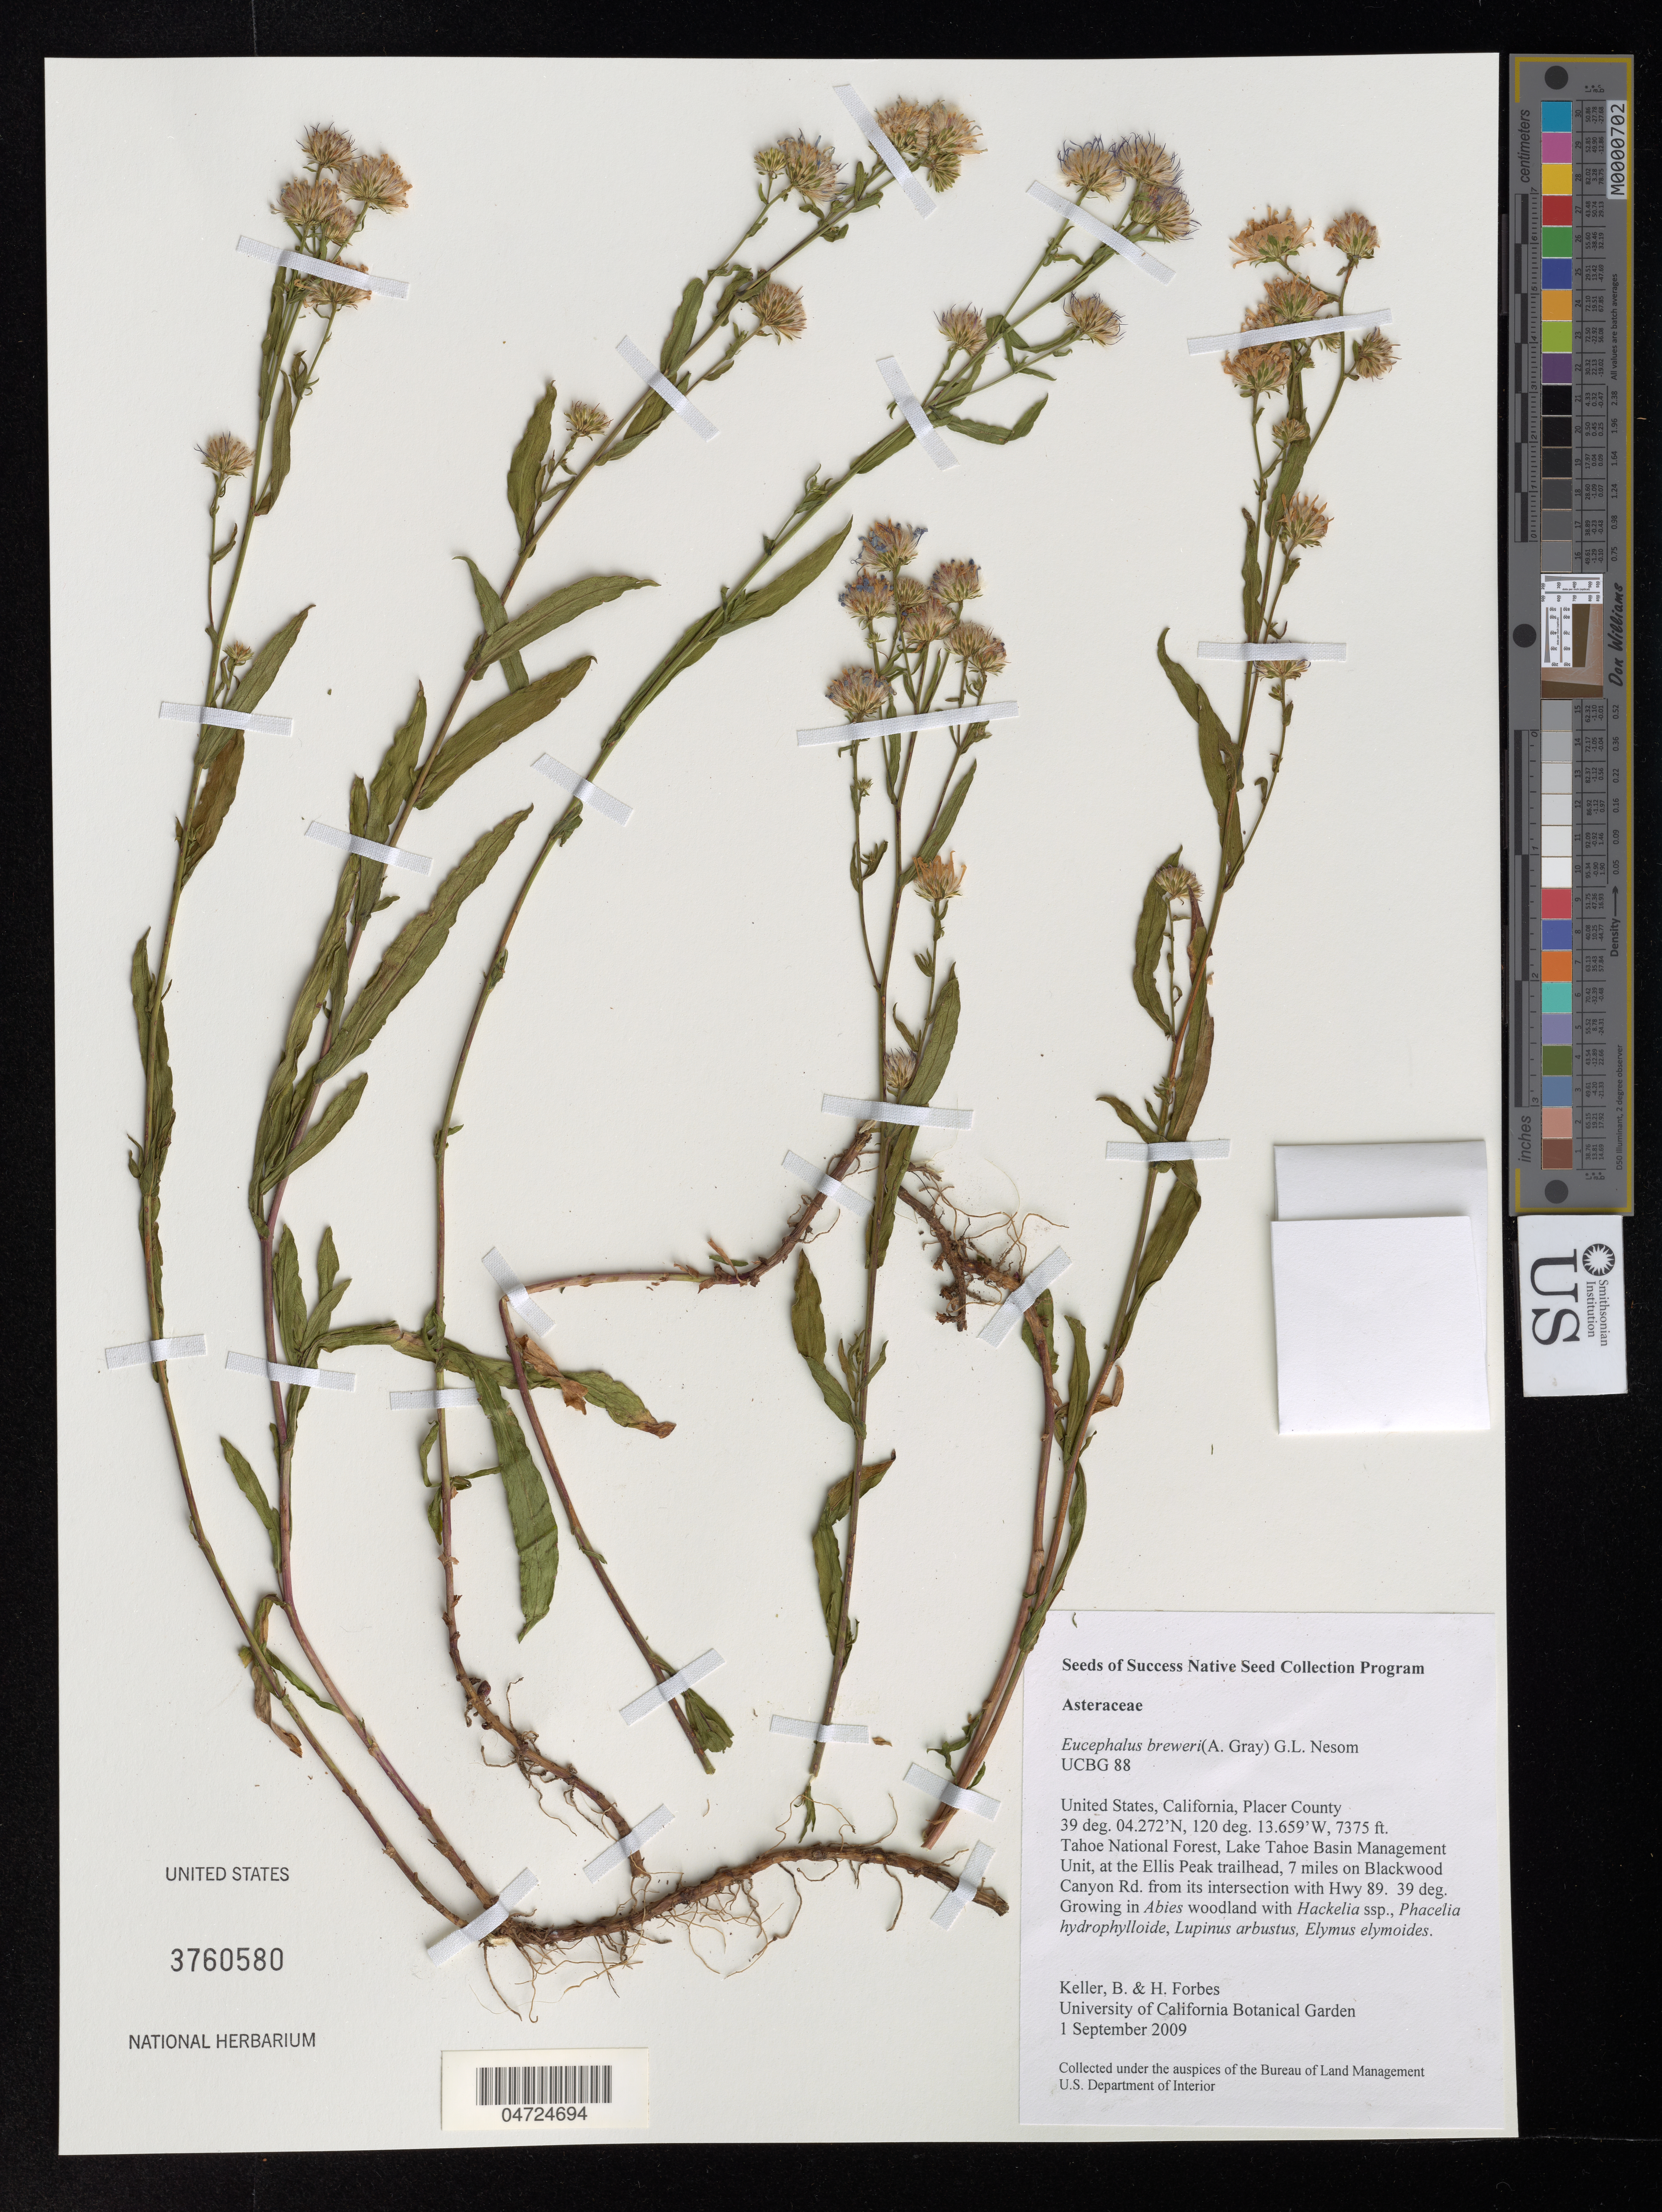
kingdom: Plantae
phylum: Tracheophyta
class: Magnoliopsida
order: Asterales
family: Asteraceae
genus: Eucephalus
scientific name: Eucephalus breweri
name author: (A. Gray) G.L. Nesom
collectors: B. Keller & H. Forbes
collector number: UCBG 88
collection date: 2009-09-01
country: United States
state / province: California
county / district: Placer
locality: Placer County. Tahoe National Forest, Lake Tahoe Basin Management Unit, at the Ellis Peak trailhead, 7 miles on Blackwood Canyon Rd. from its intersection with Hwy 89. 39 deg.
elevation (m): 2248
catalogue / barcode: US 3760580